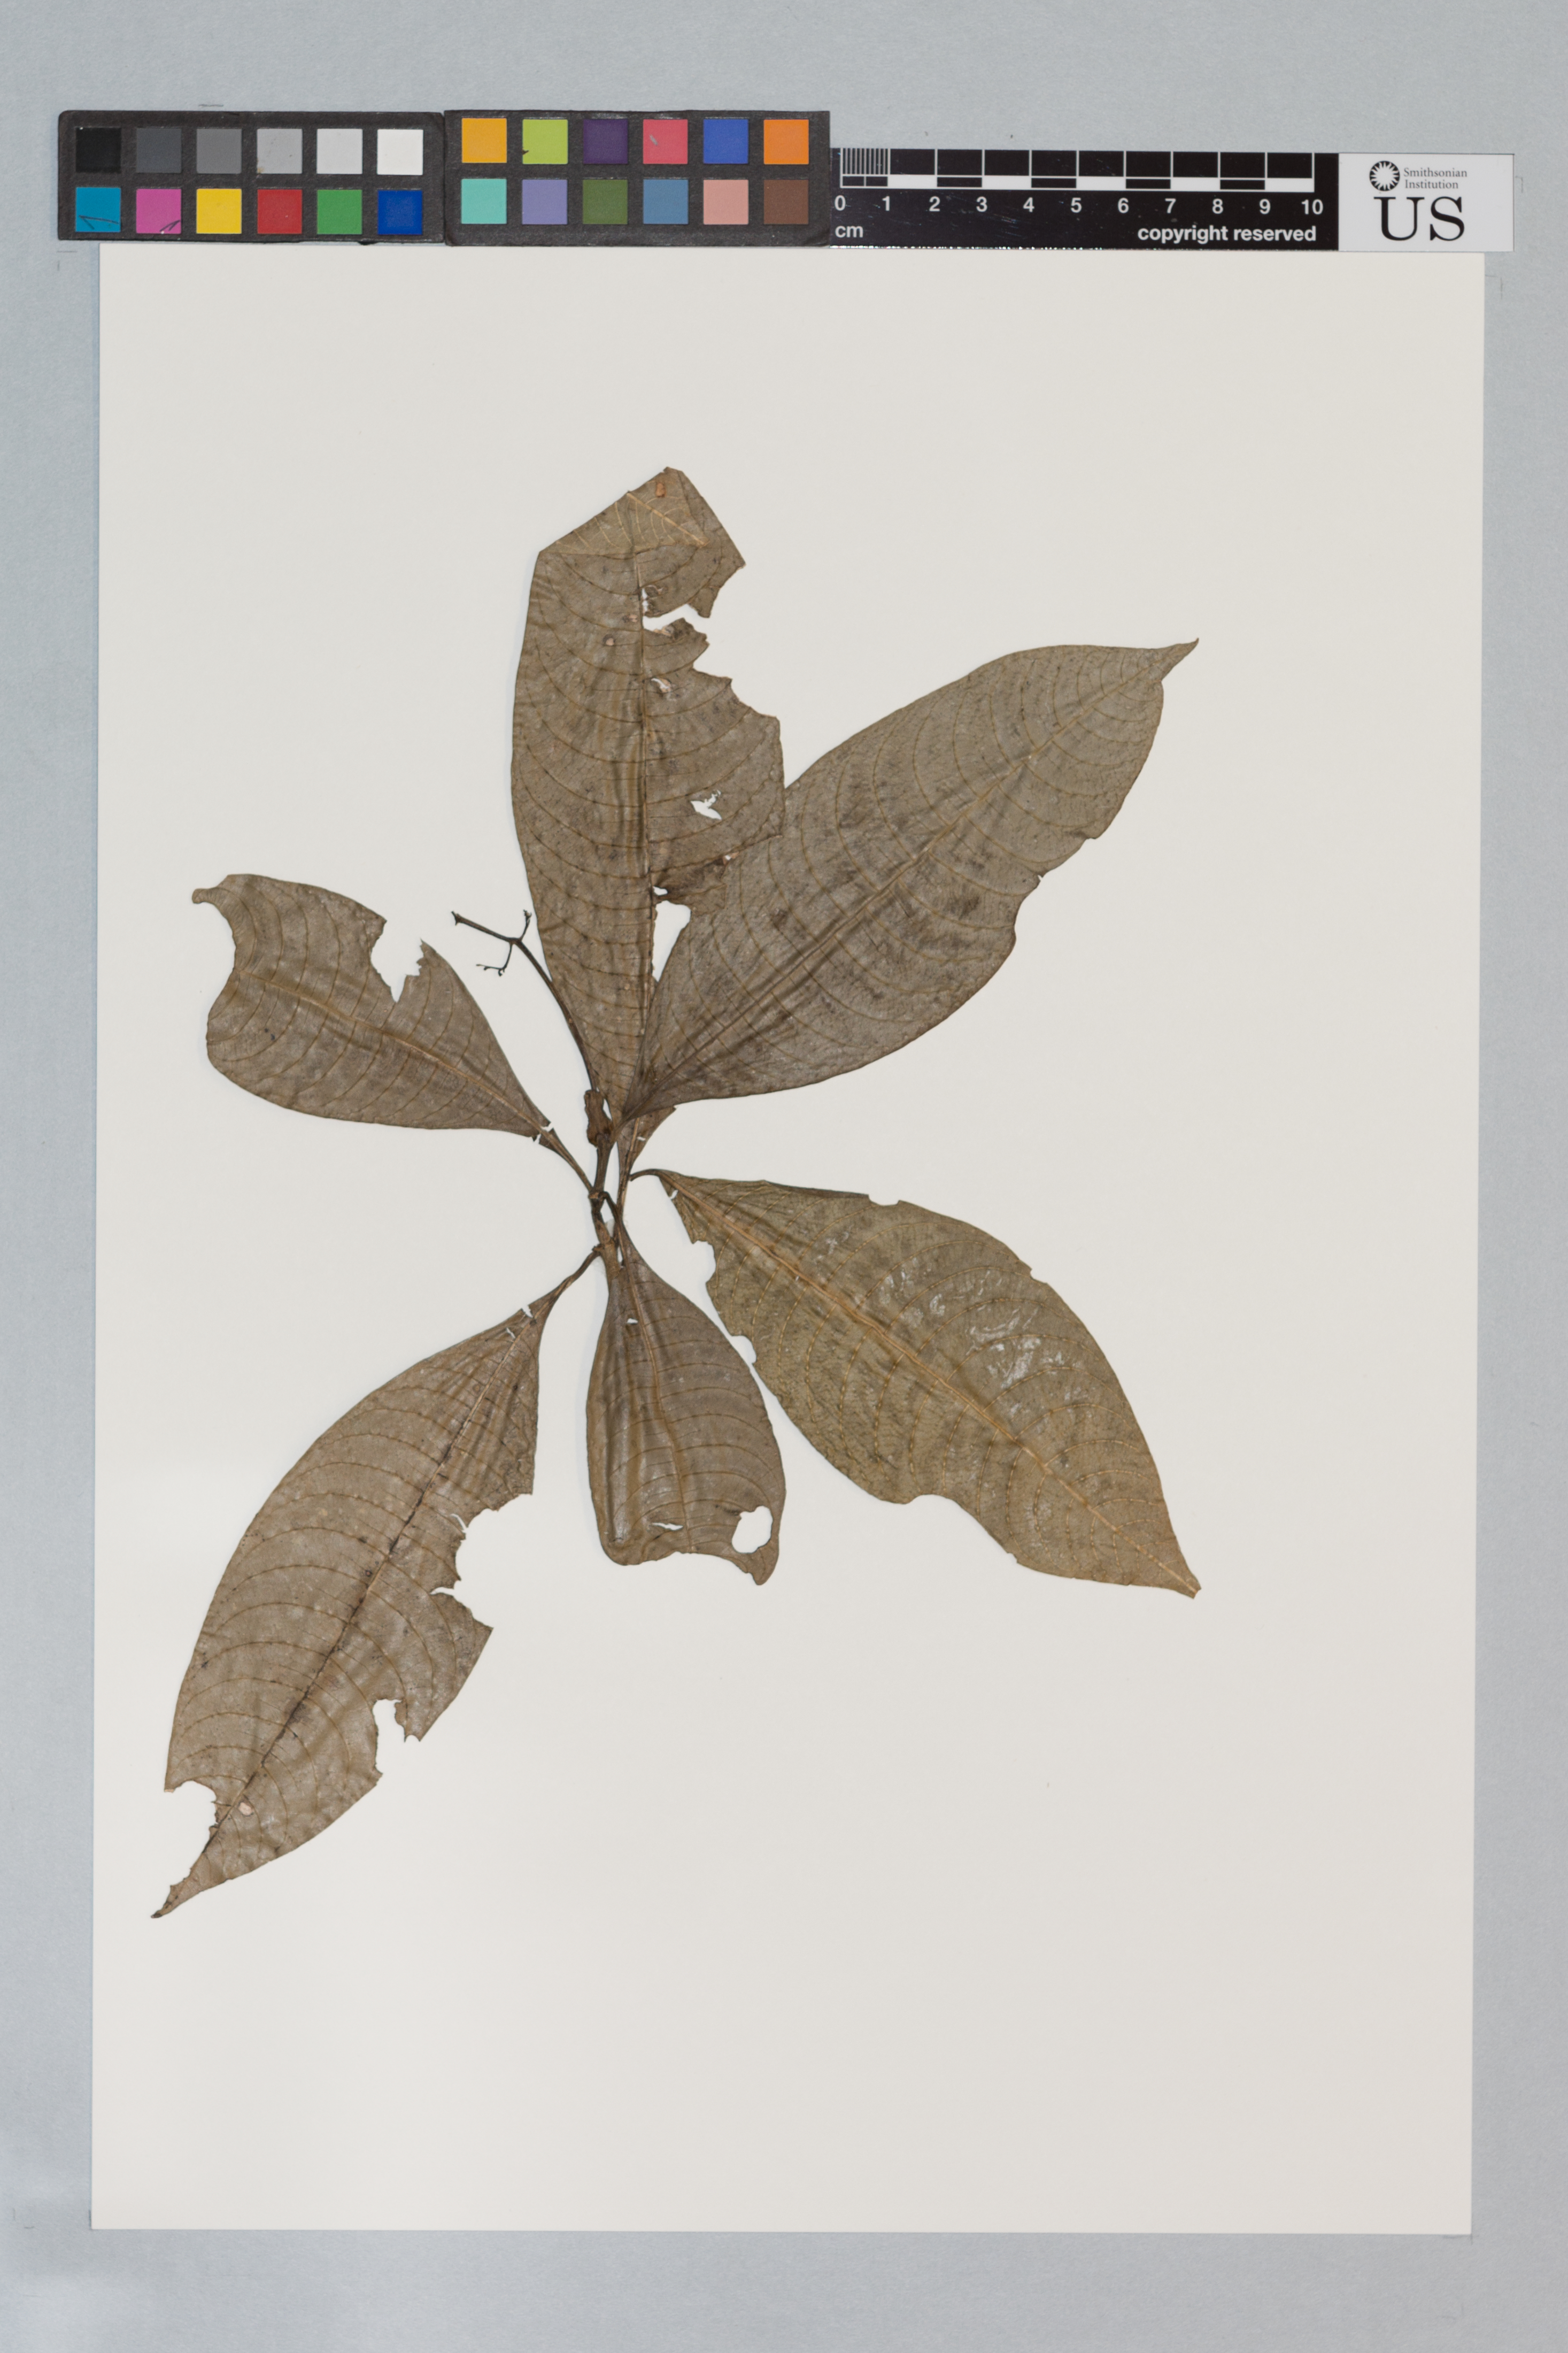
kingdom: Plantae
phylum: Tracheophyta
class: Magnoliopsida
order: Gentianales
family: Rubiaceae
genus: Psychotria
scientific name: Psychotria capitata subsp. amplifolia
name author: (Raeusch.) Steyerm.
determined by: Kirkbride, J. H.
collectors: A. L. Weitzman & W. Hahn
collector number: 320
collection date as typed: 13 September 1987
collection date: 1987-09-13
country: French Guiana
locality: Along main road through Montagnes de Kaw. At end of road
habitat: Savanna and forest edges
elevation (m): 140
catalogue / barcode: US 3271593